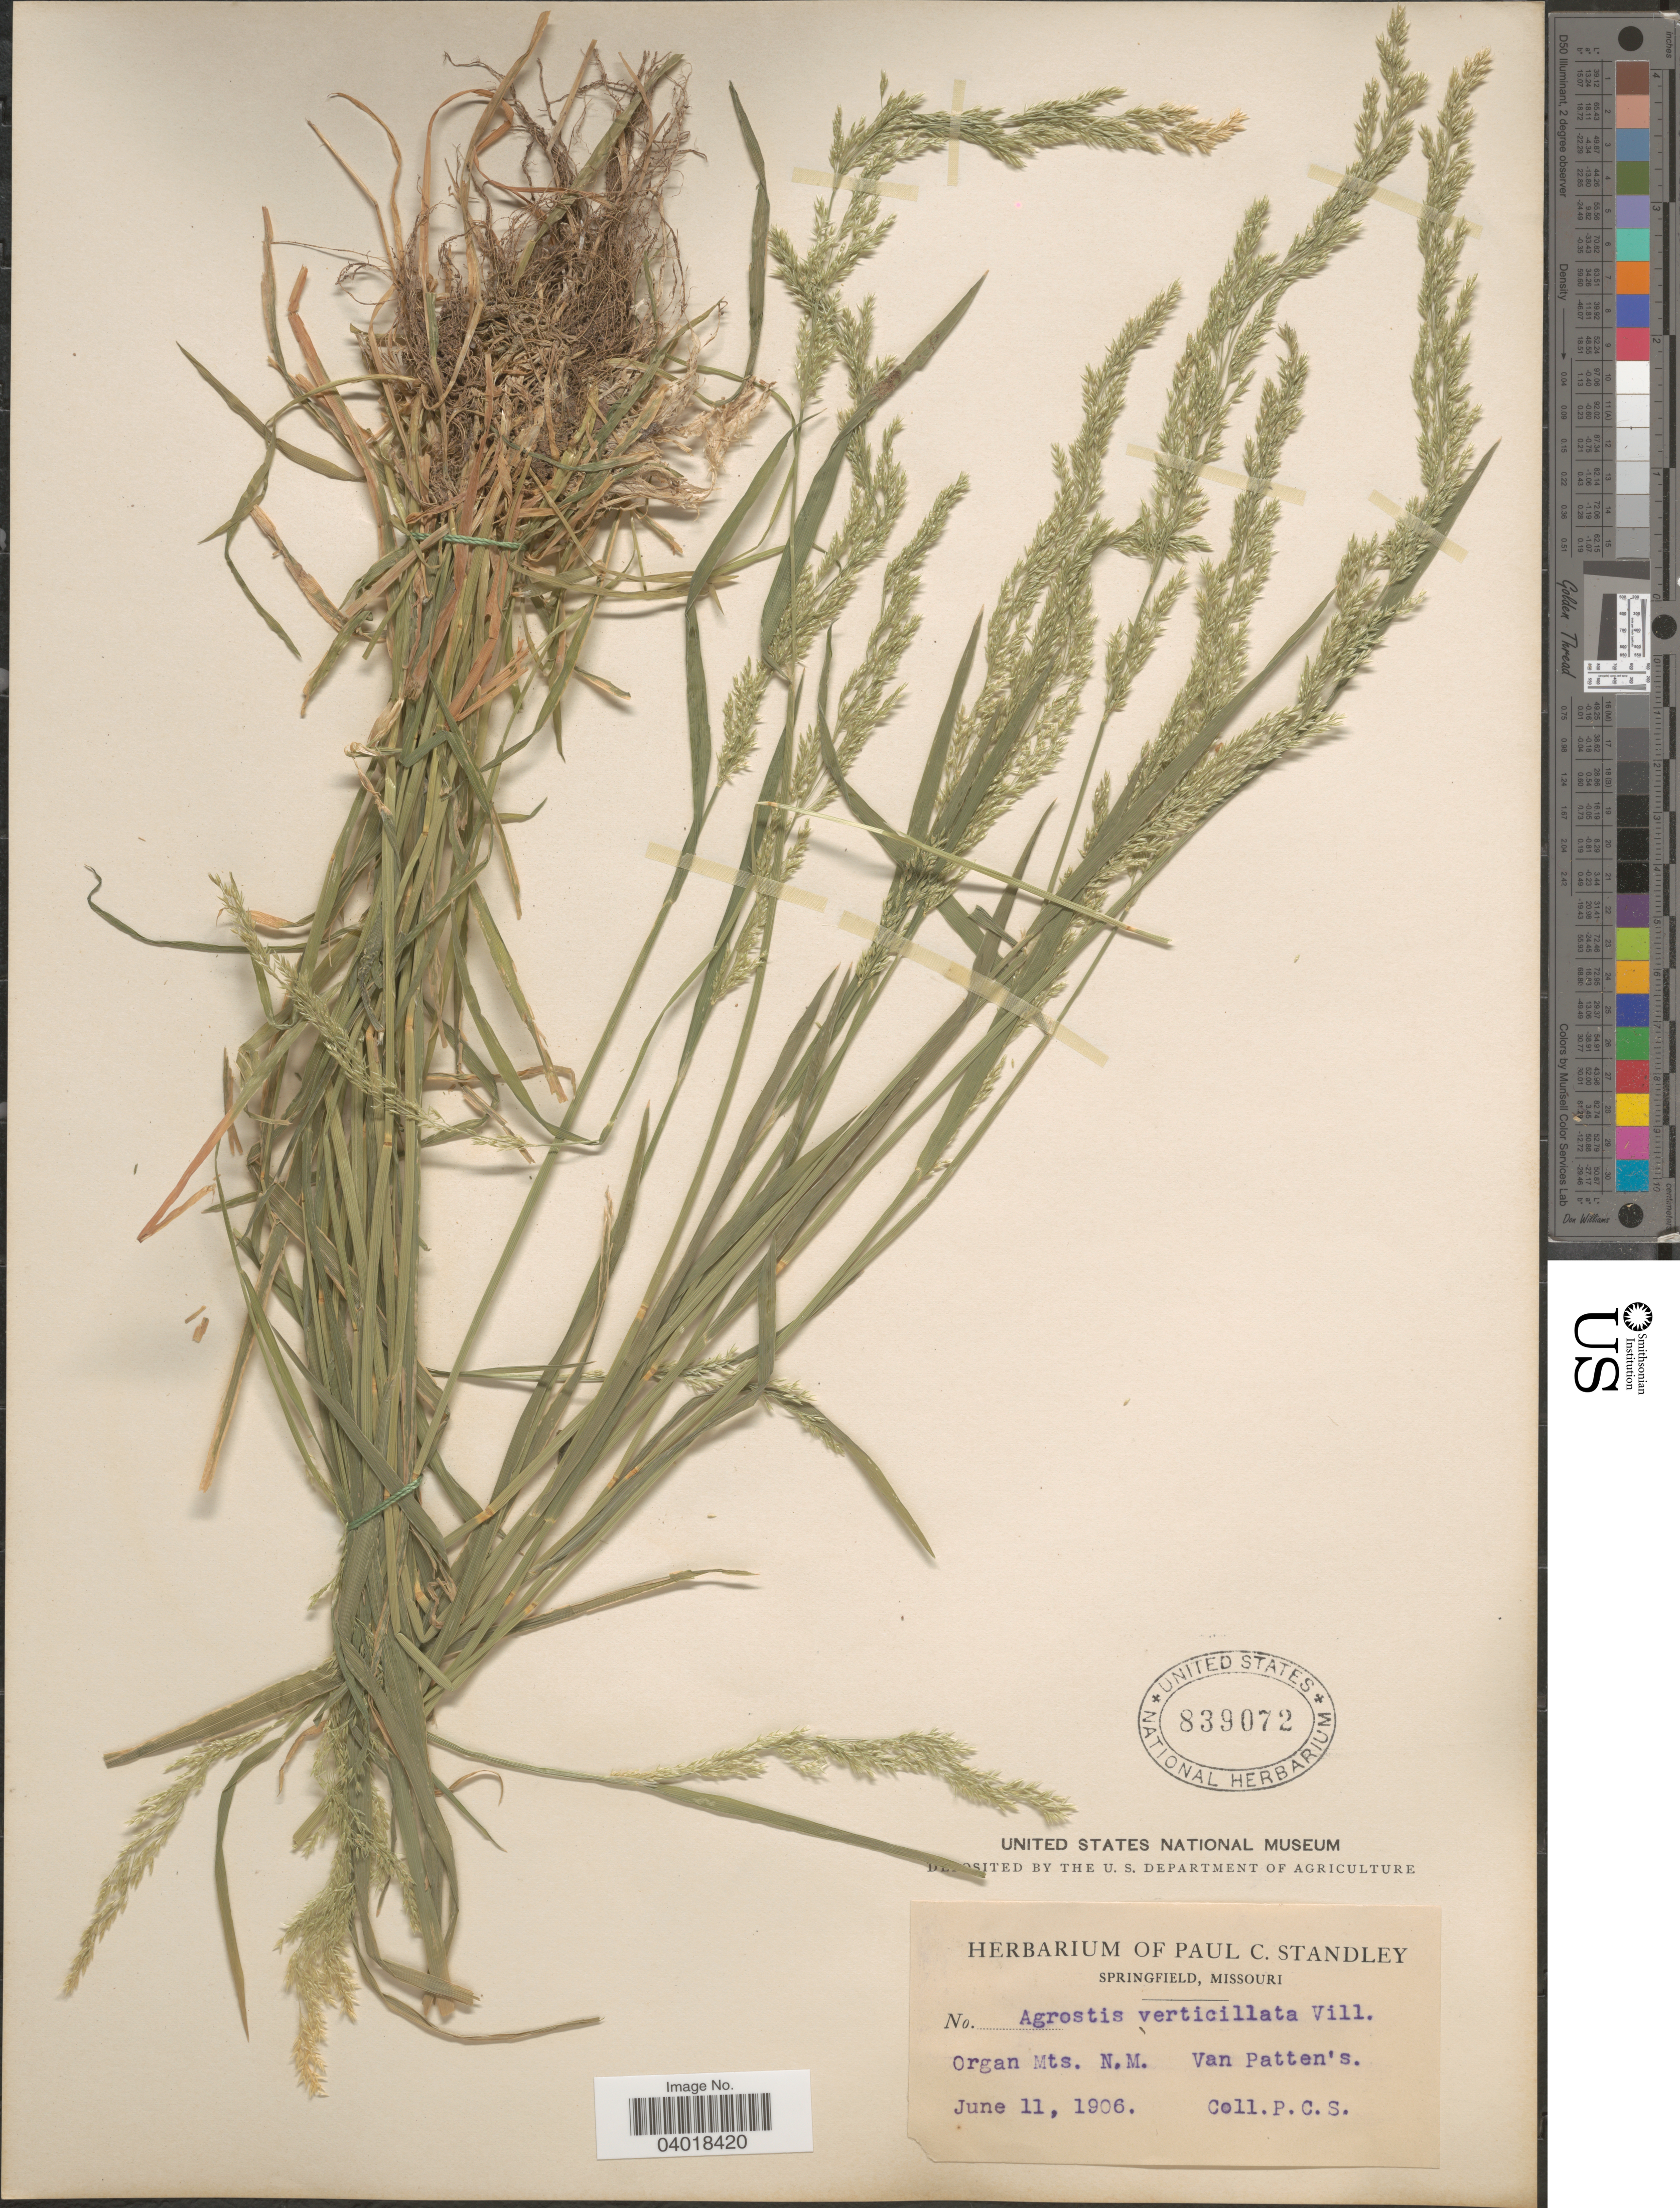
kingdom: Plantae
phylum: Tracheophyta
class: Liliopsida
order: Poales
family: Poaceae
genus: Agrostis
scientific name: Agrostis exarata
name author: Trin.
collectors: P. C. Standley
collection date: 1906-06-11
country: United States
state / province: New Mexico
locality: Organ Mts. Van Patten's.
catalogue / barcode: US 839072